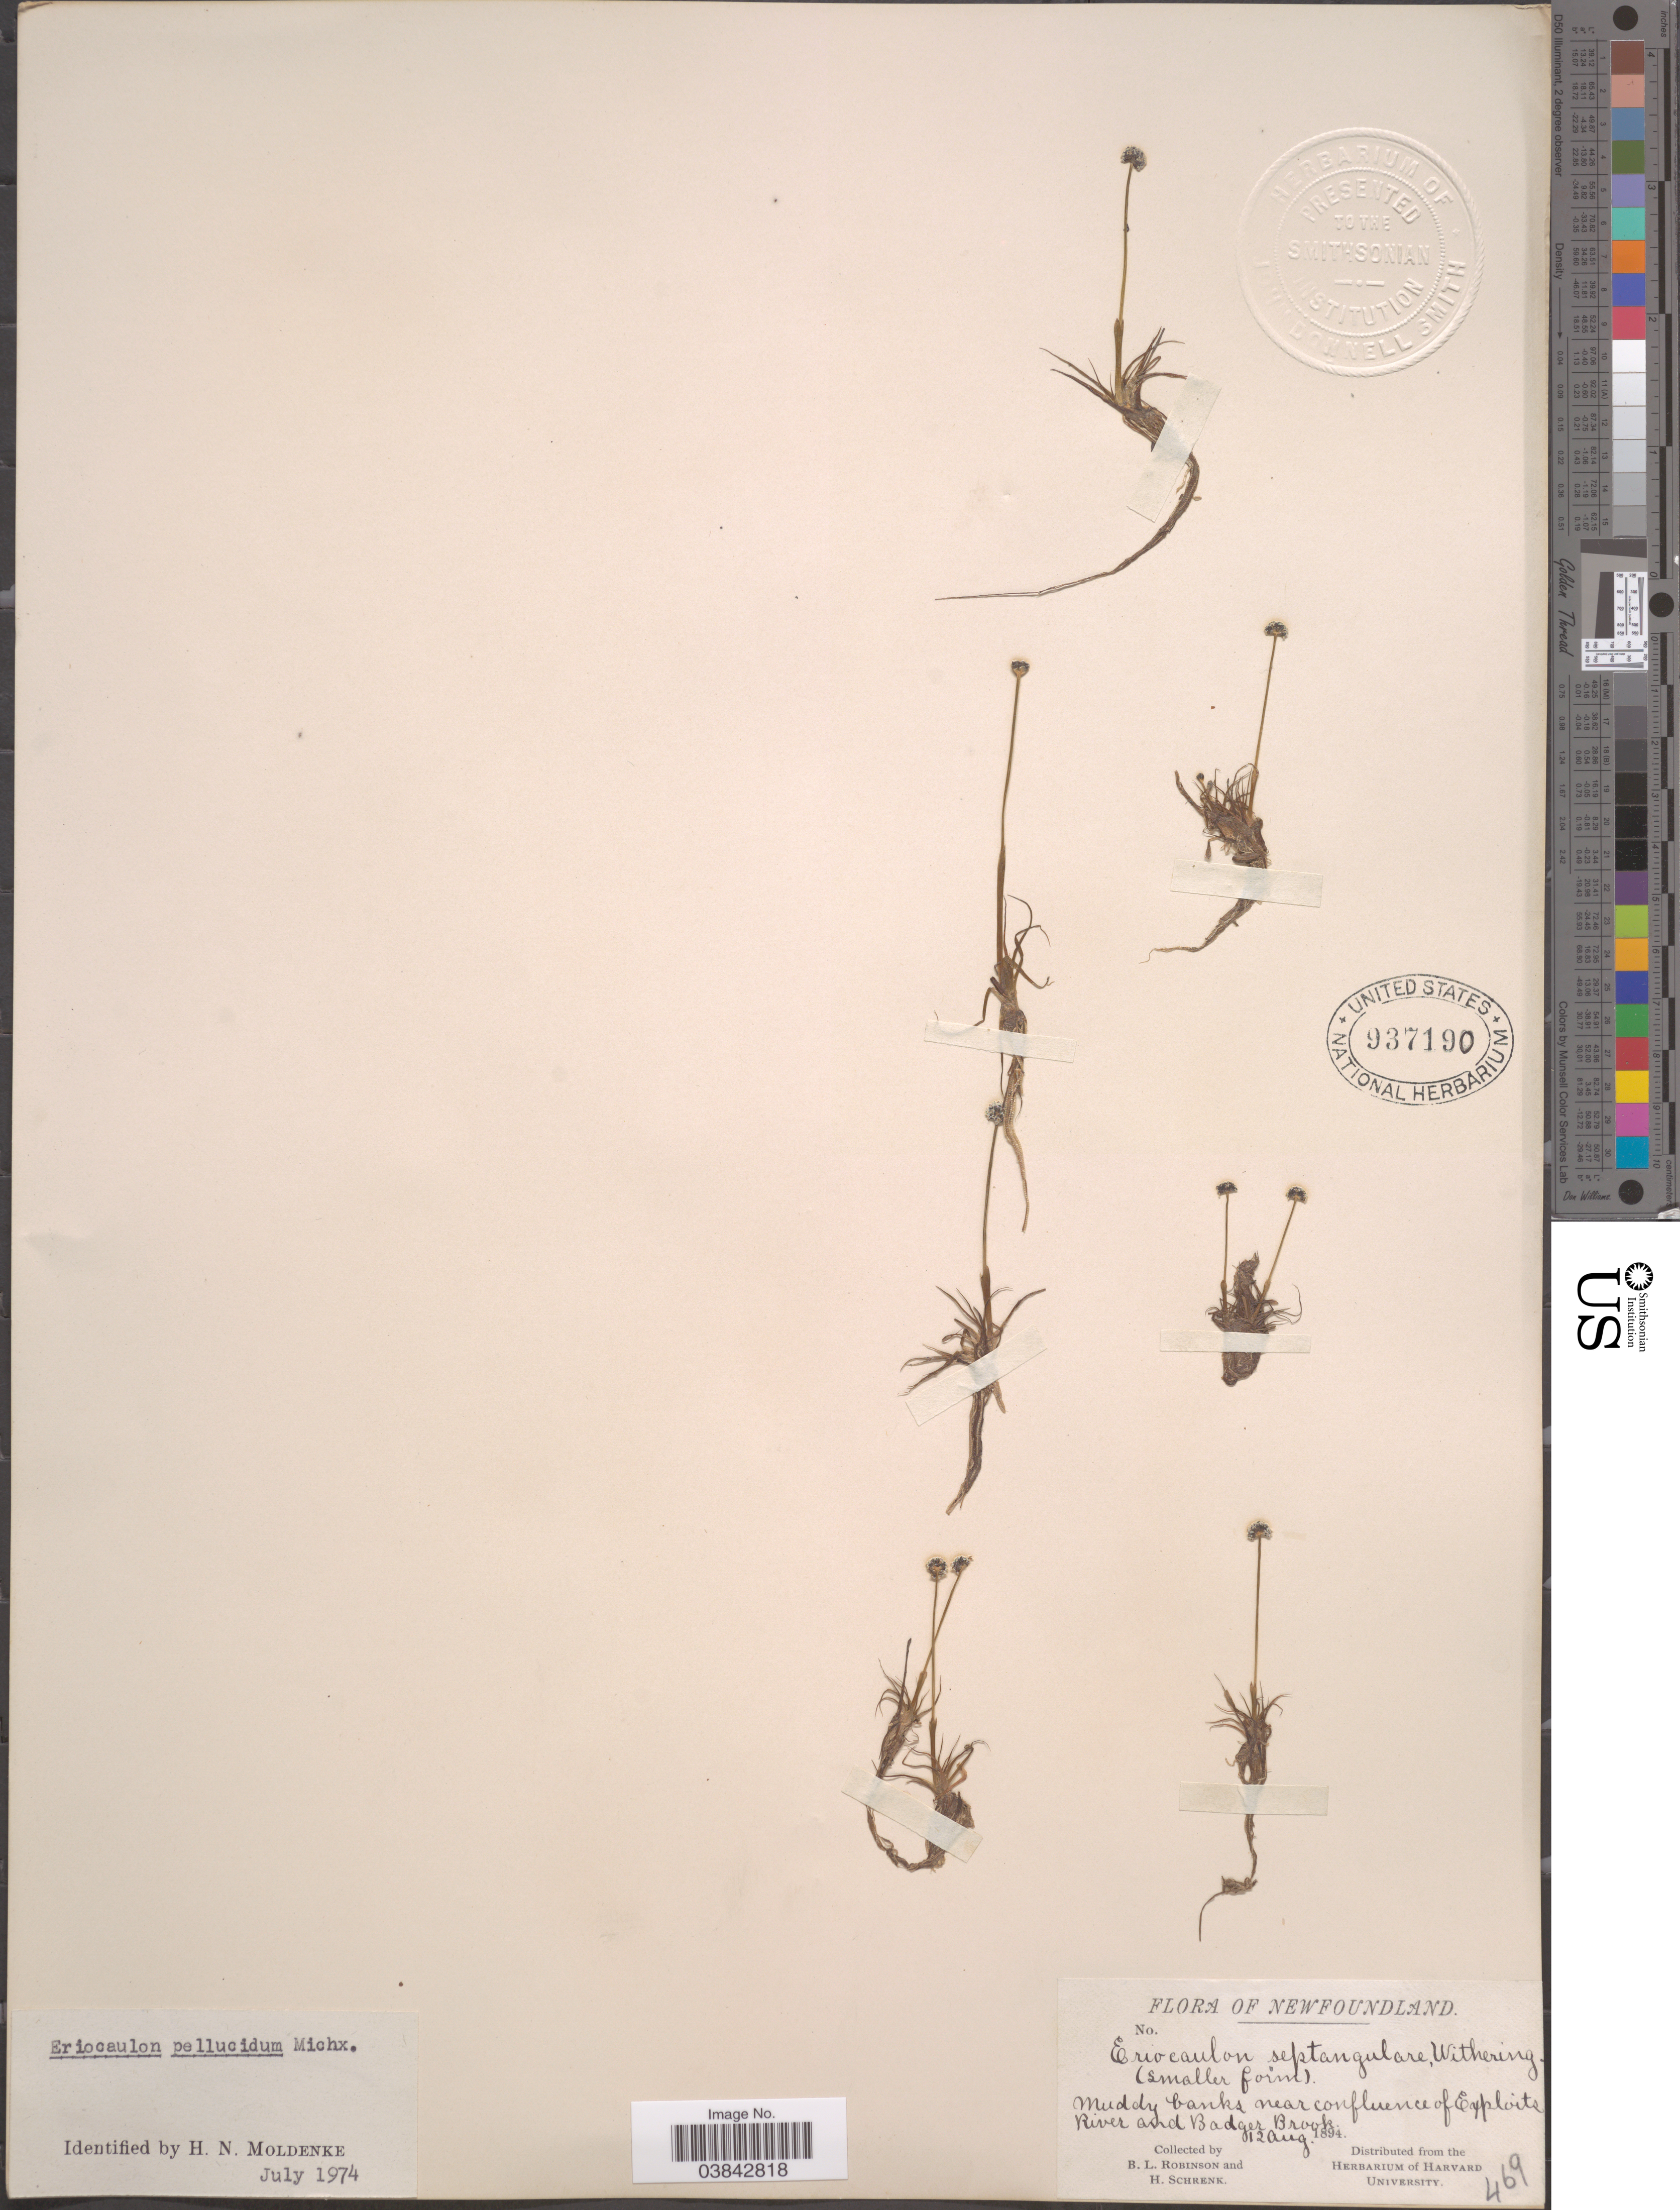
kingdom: Plantae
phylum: Tracheophyta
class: Liliopsida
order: Poales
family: Eriocaulaceae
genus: Eriocaulon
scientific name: Eriocaulon aquaticum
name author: (Hill) Druce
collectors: B. L. Robinson & H. Schrenk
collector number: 469?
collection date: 1894-08-12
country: Canada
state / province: Newfoundland and Labrador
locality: Muddy banks near confluence of Exploits River and Badger Brook.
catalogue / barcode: US 937190